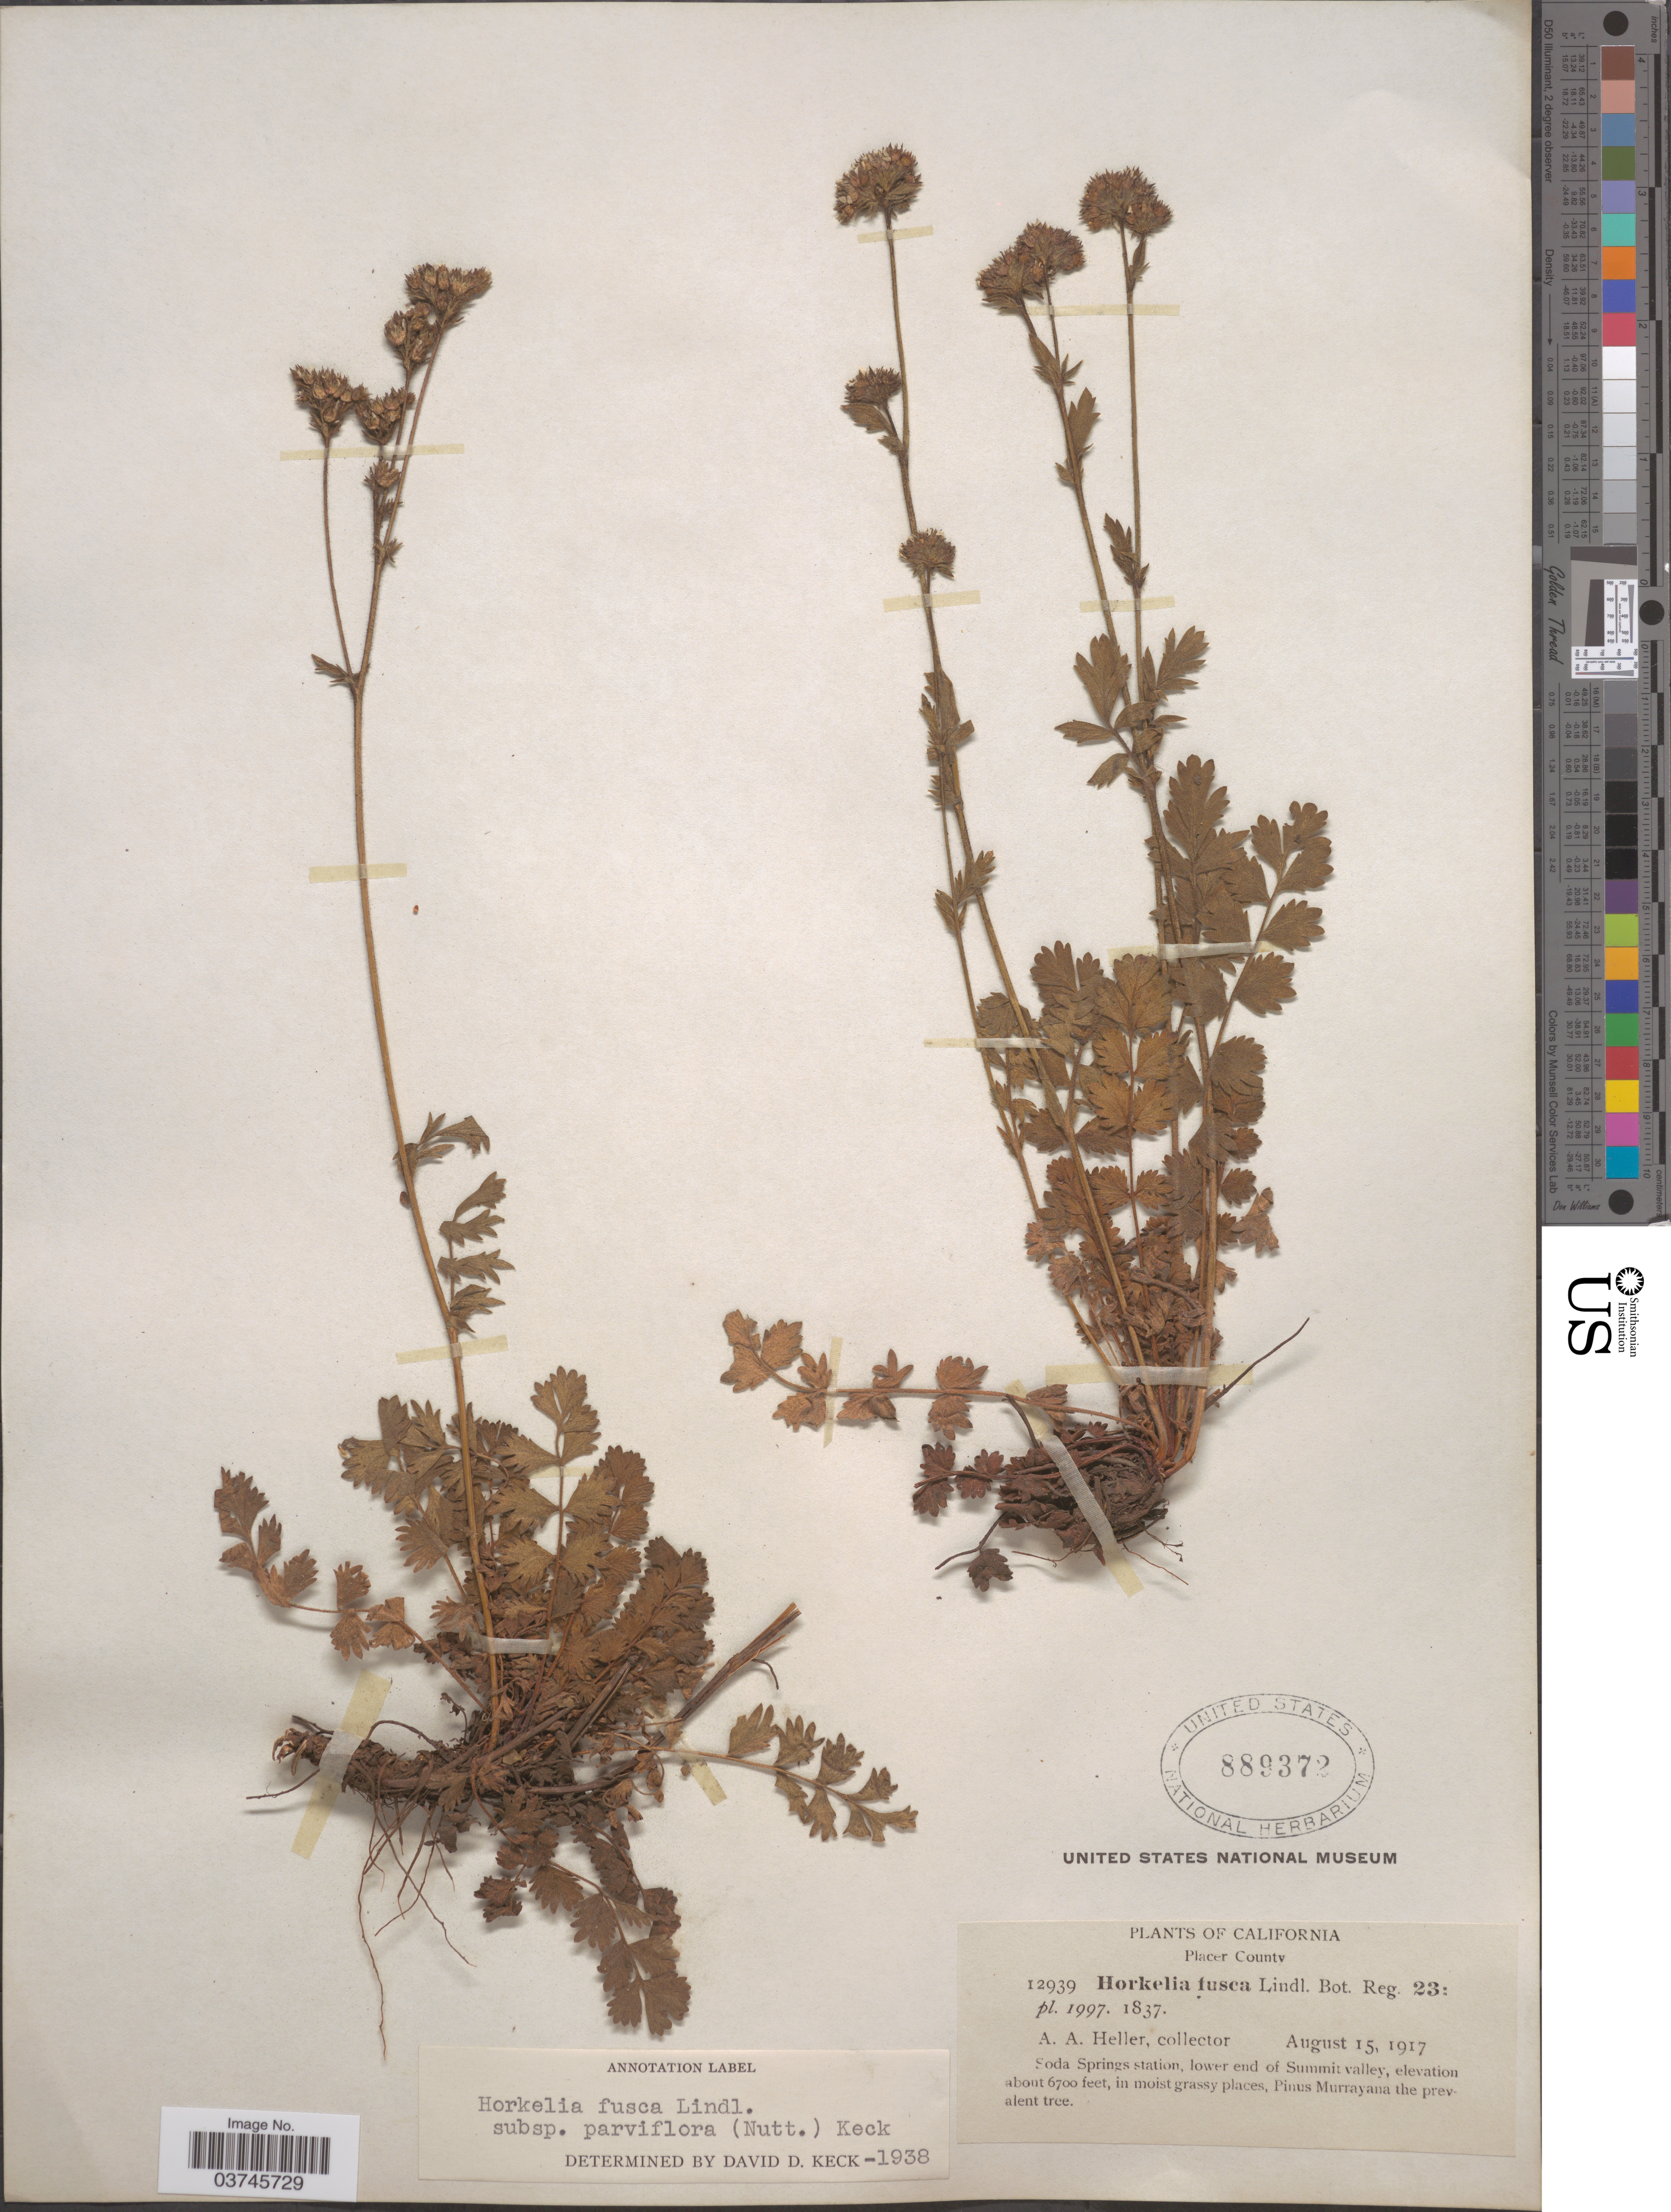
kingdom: Plantae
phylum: Tracheophyta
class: Magnoliopsida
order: Rosales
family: Rosaceae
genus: Potentilla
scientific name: Potentilla douglasii var. parviflora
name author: (Nutt. ex Hook. & Arn.) J.T. Howell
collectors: A. A. Heller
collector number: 12939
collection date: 1917-08-15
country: United States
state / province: California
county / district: Placer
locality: Placer County. Soda Springs station, lower end of Summit valley.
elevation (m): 2042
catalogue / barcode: US 889372